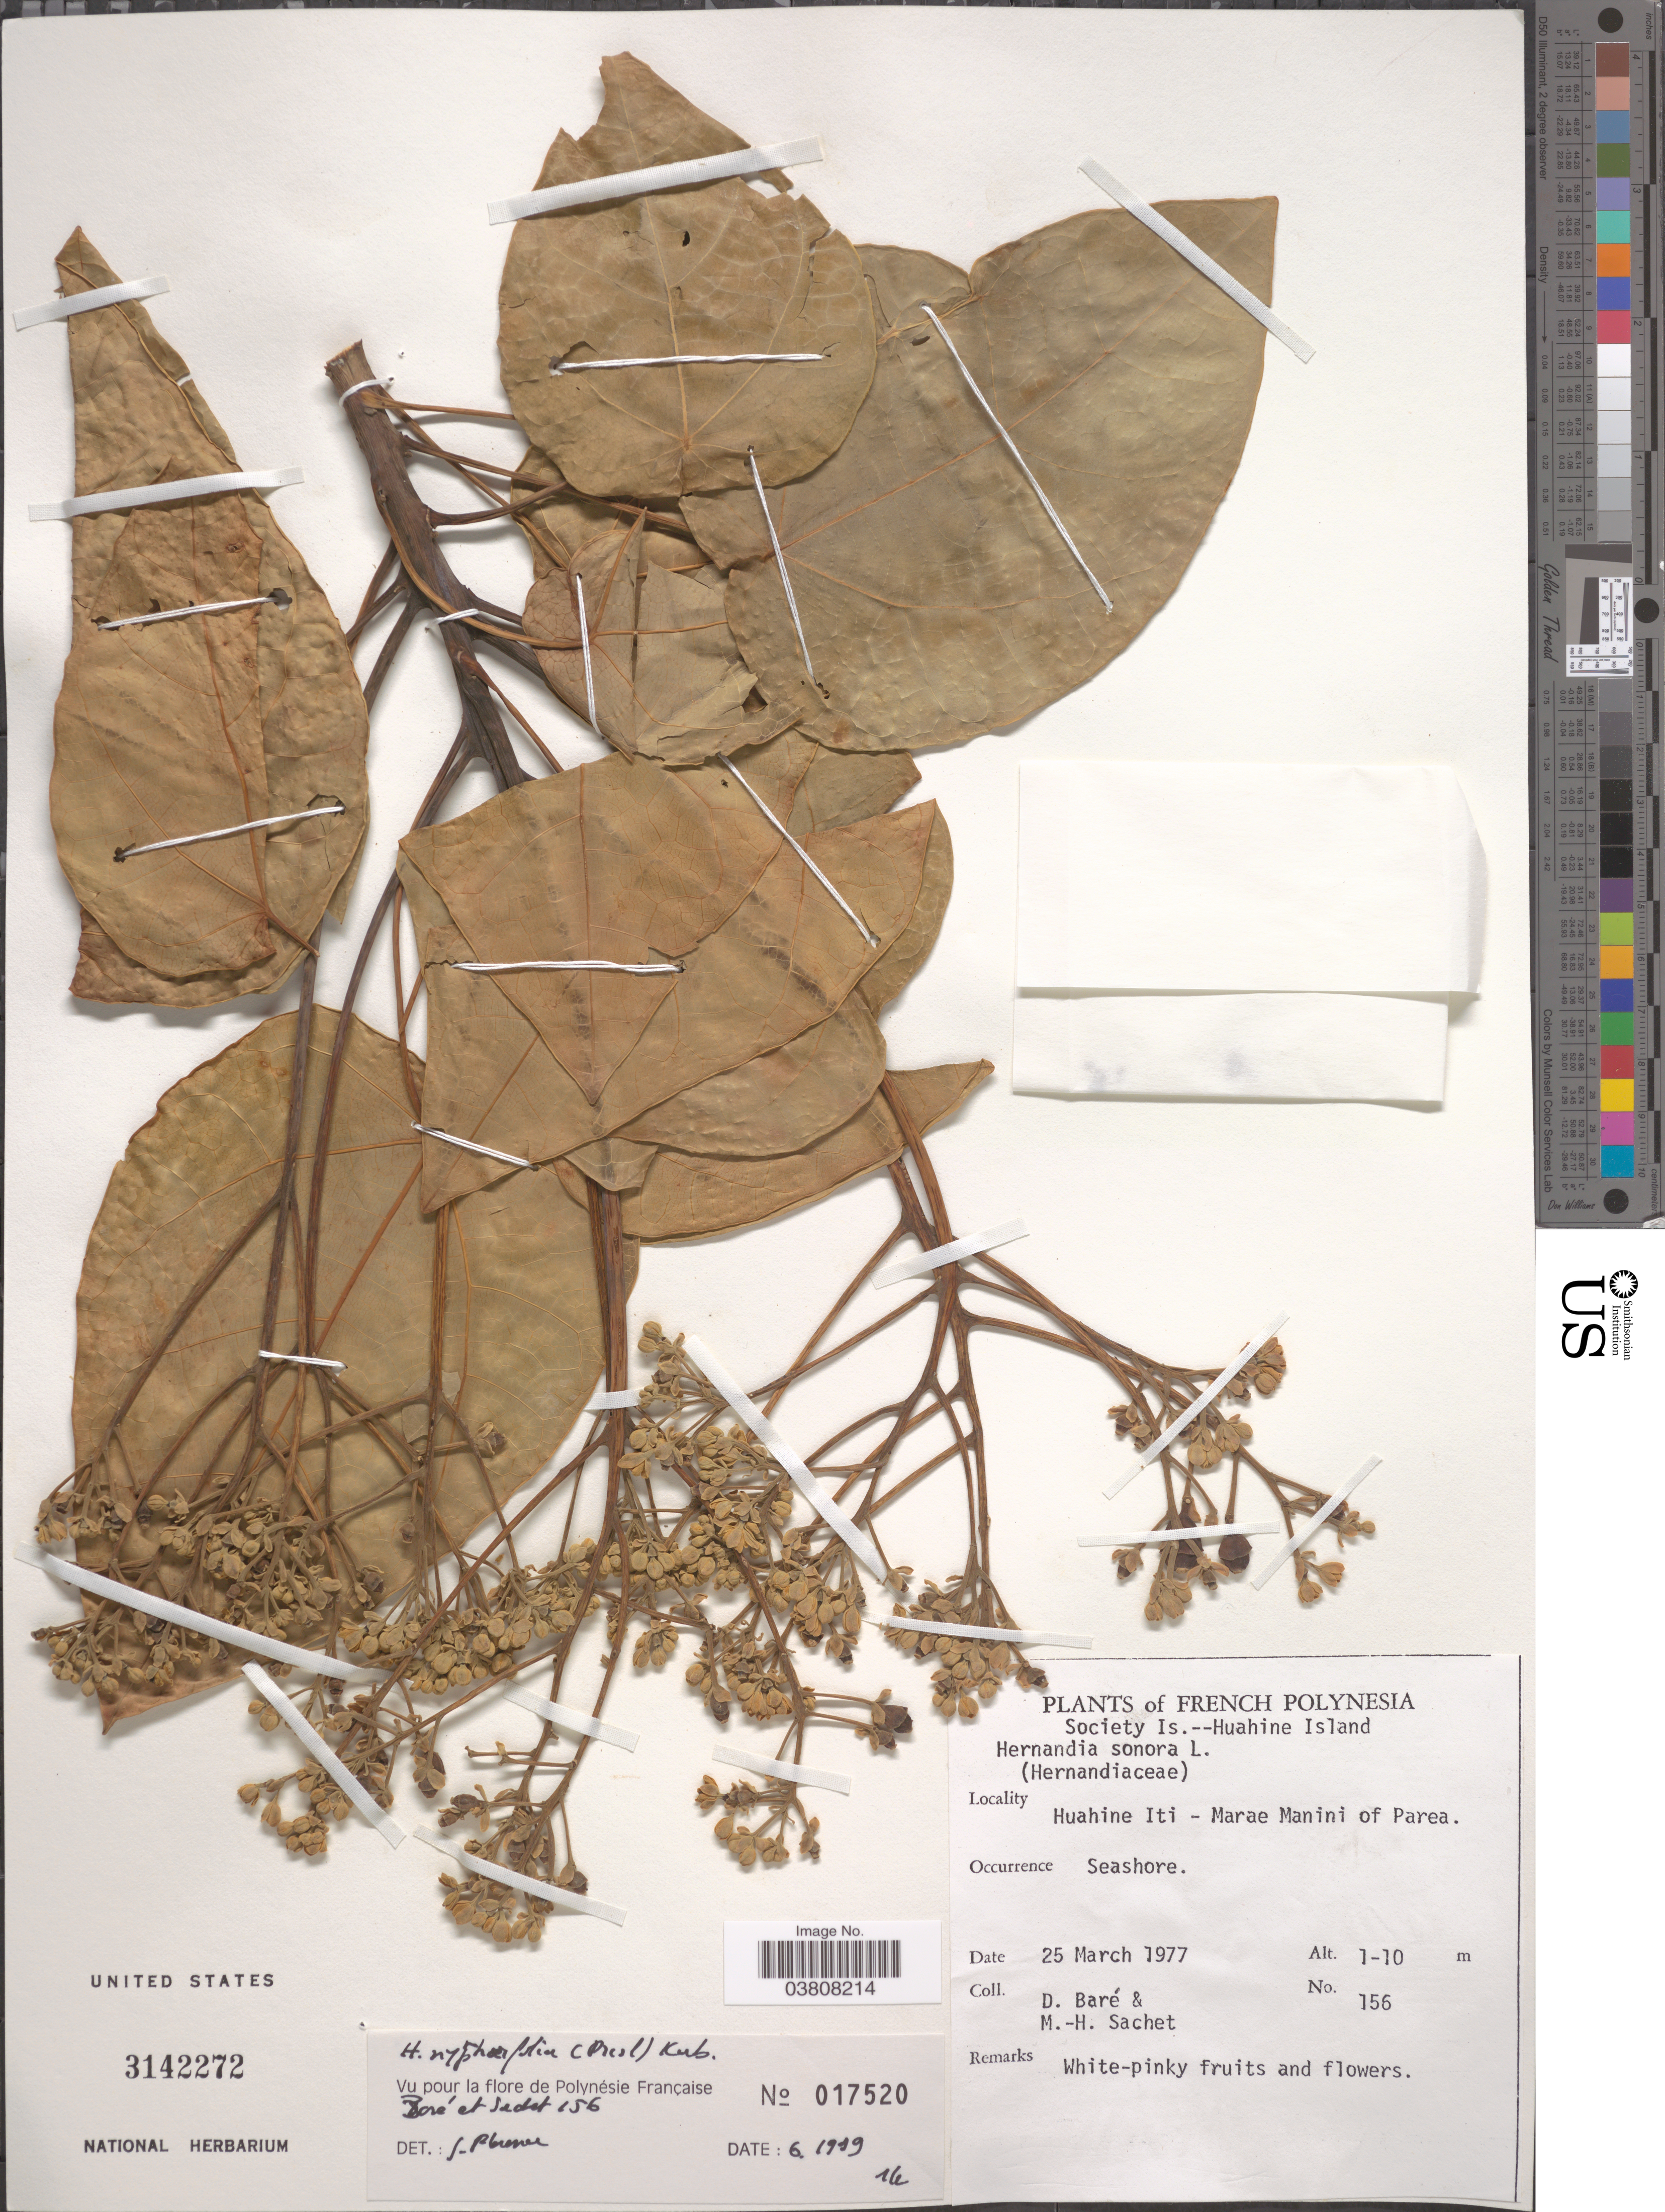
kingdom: Plantae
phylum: Tracheophyta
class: Magnoliopsida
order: Laurales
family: Hernandiaceae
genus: Hernandia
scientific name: Hernandia nymphaeifolia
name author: (C. Presl) Kubitzki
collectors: D. Baré & M.-H. Sachet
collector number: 156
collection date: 1977-03-25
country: French Polynesia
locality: Society Is. - Huahine Island. Huahine Iti - Marae Manini of Parea.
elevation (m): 1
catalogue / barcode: US 3142272